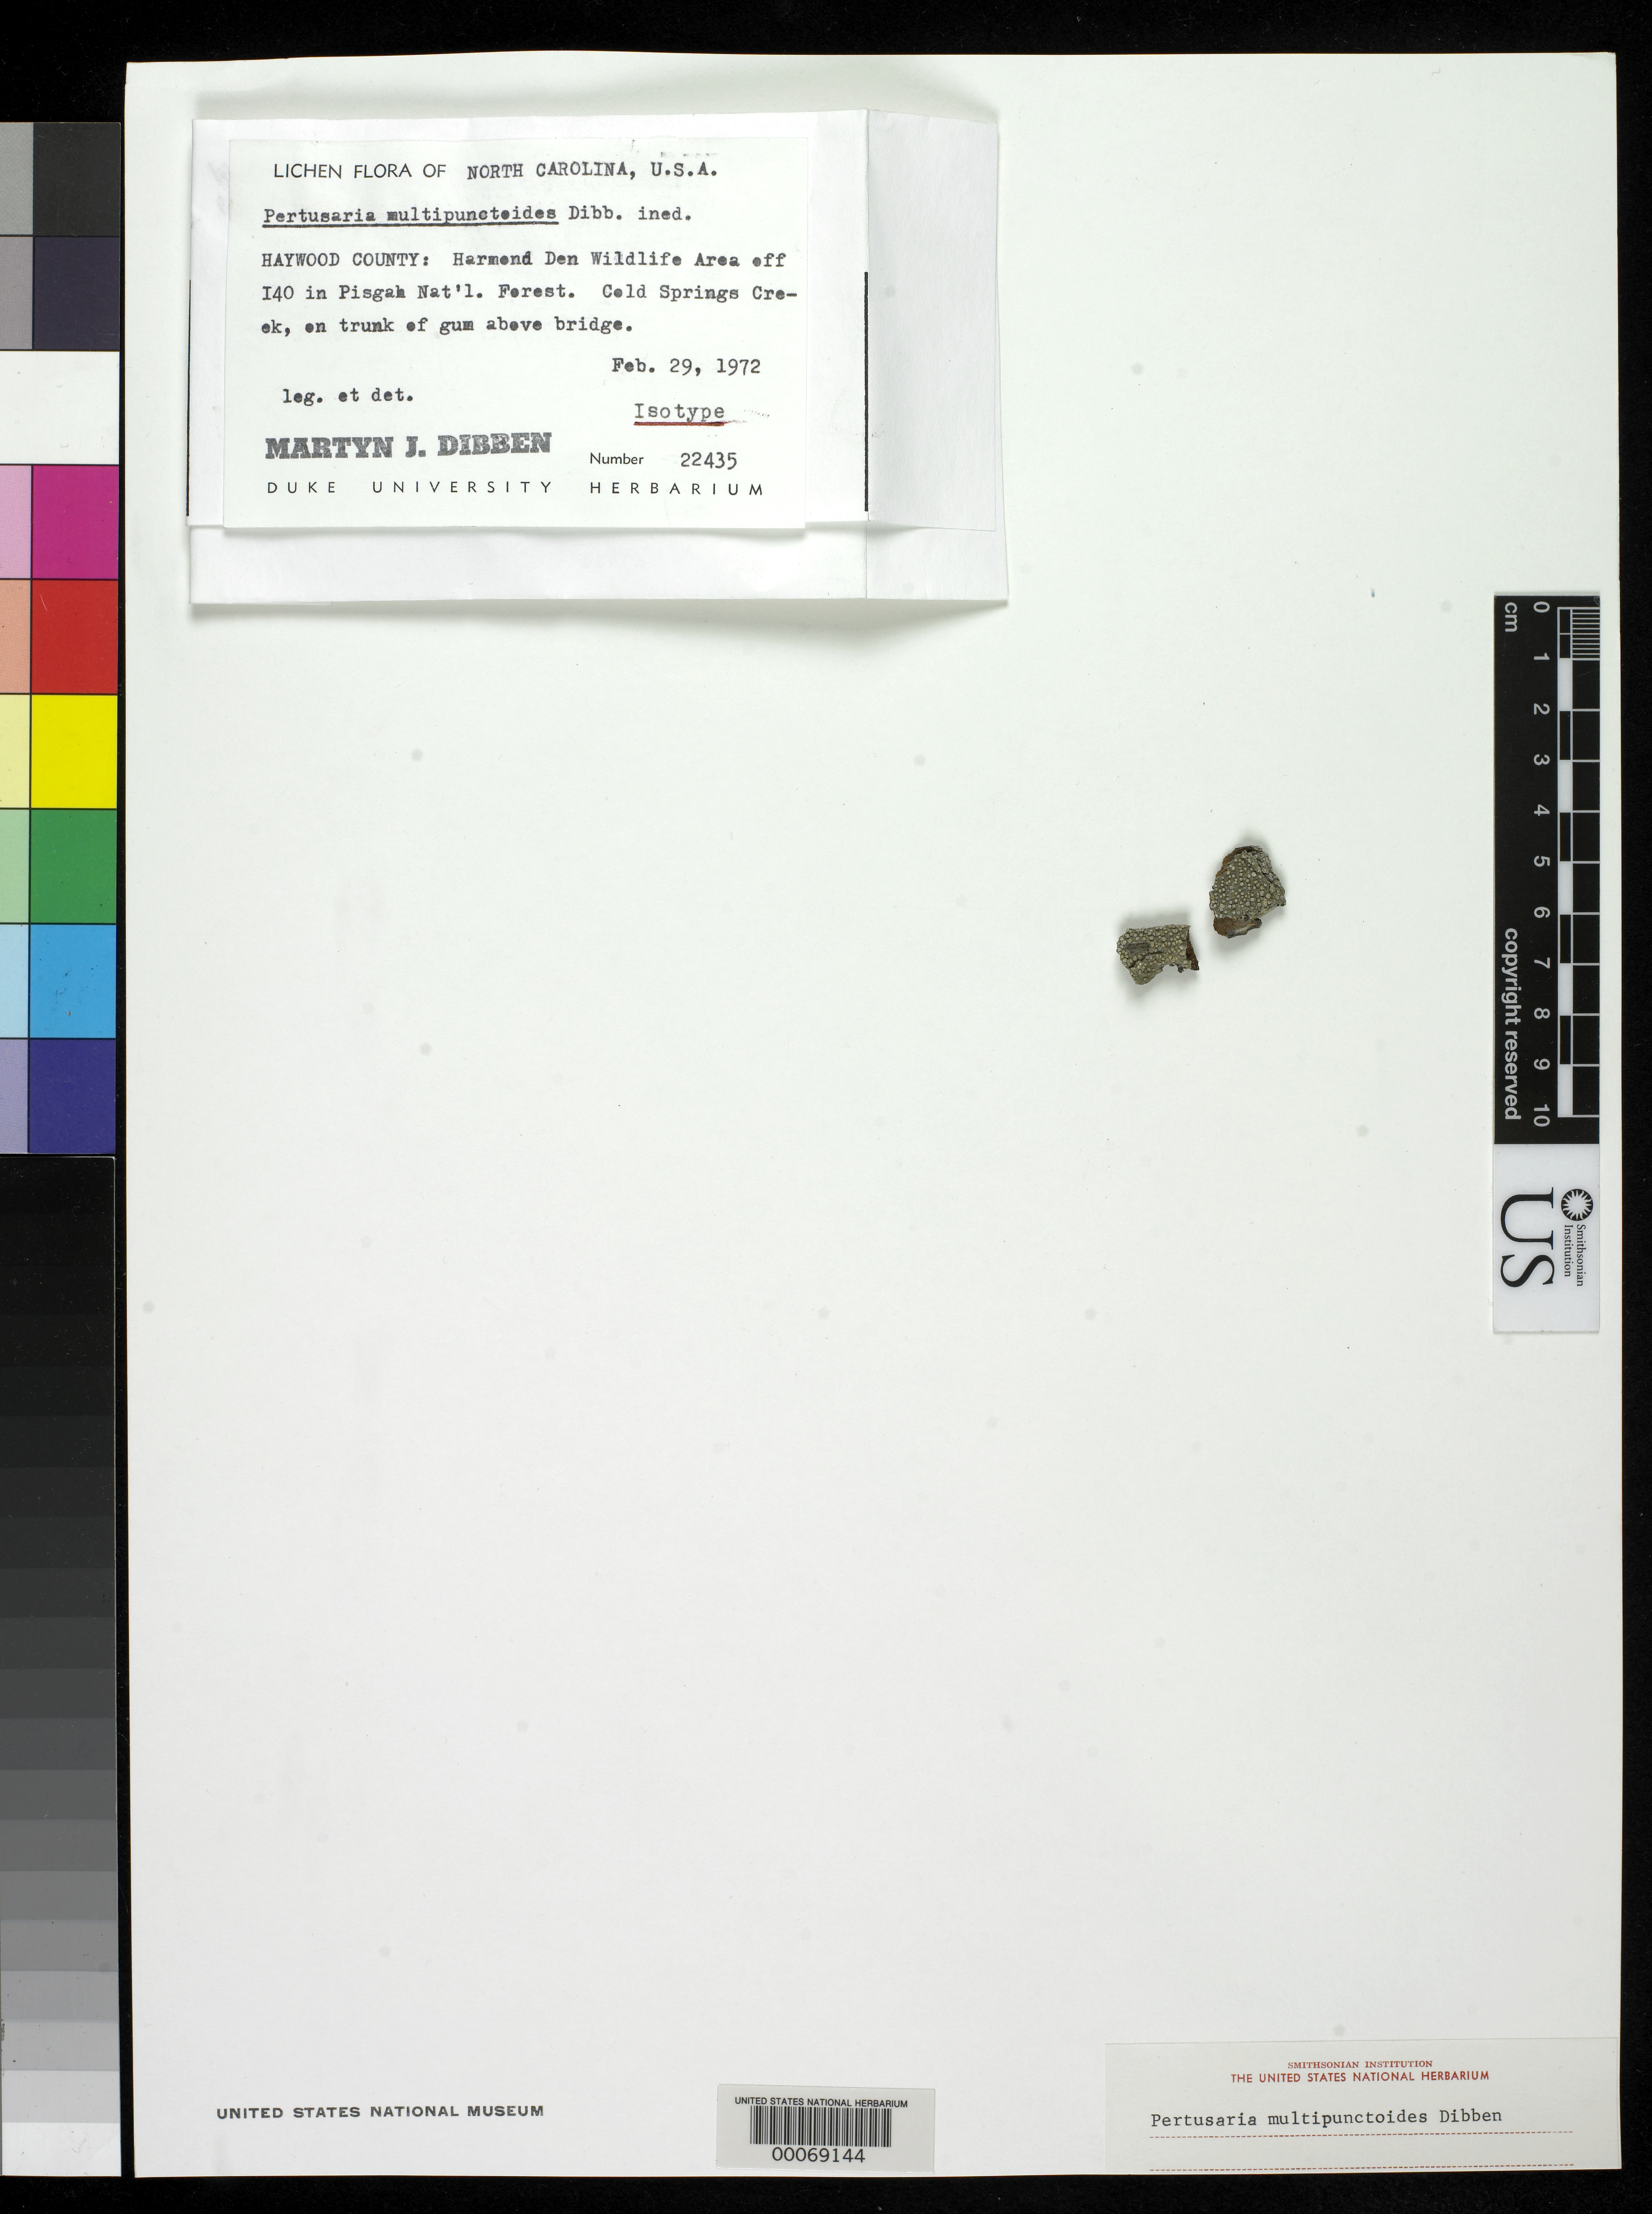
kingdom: Fungi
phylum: Ascomycota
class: Lecanoromycetes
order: Pertusariales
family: Pertusariaceae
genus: Pertusaria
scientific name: Pertusaria multipunctoides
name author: Dibben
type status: Isotype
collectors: M. Dibben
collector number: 22435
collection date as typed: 29 Feb 1972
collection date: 1972-02-29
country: United States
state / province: North Carolina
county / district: Haywood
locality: Harmond Den Wildlife Area, off 140, in Pisgah Natl. Forest, Cold Spring Creek.